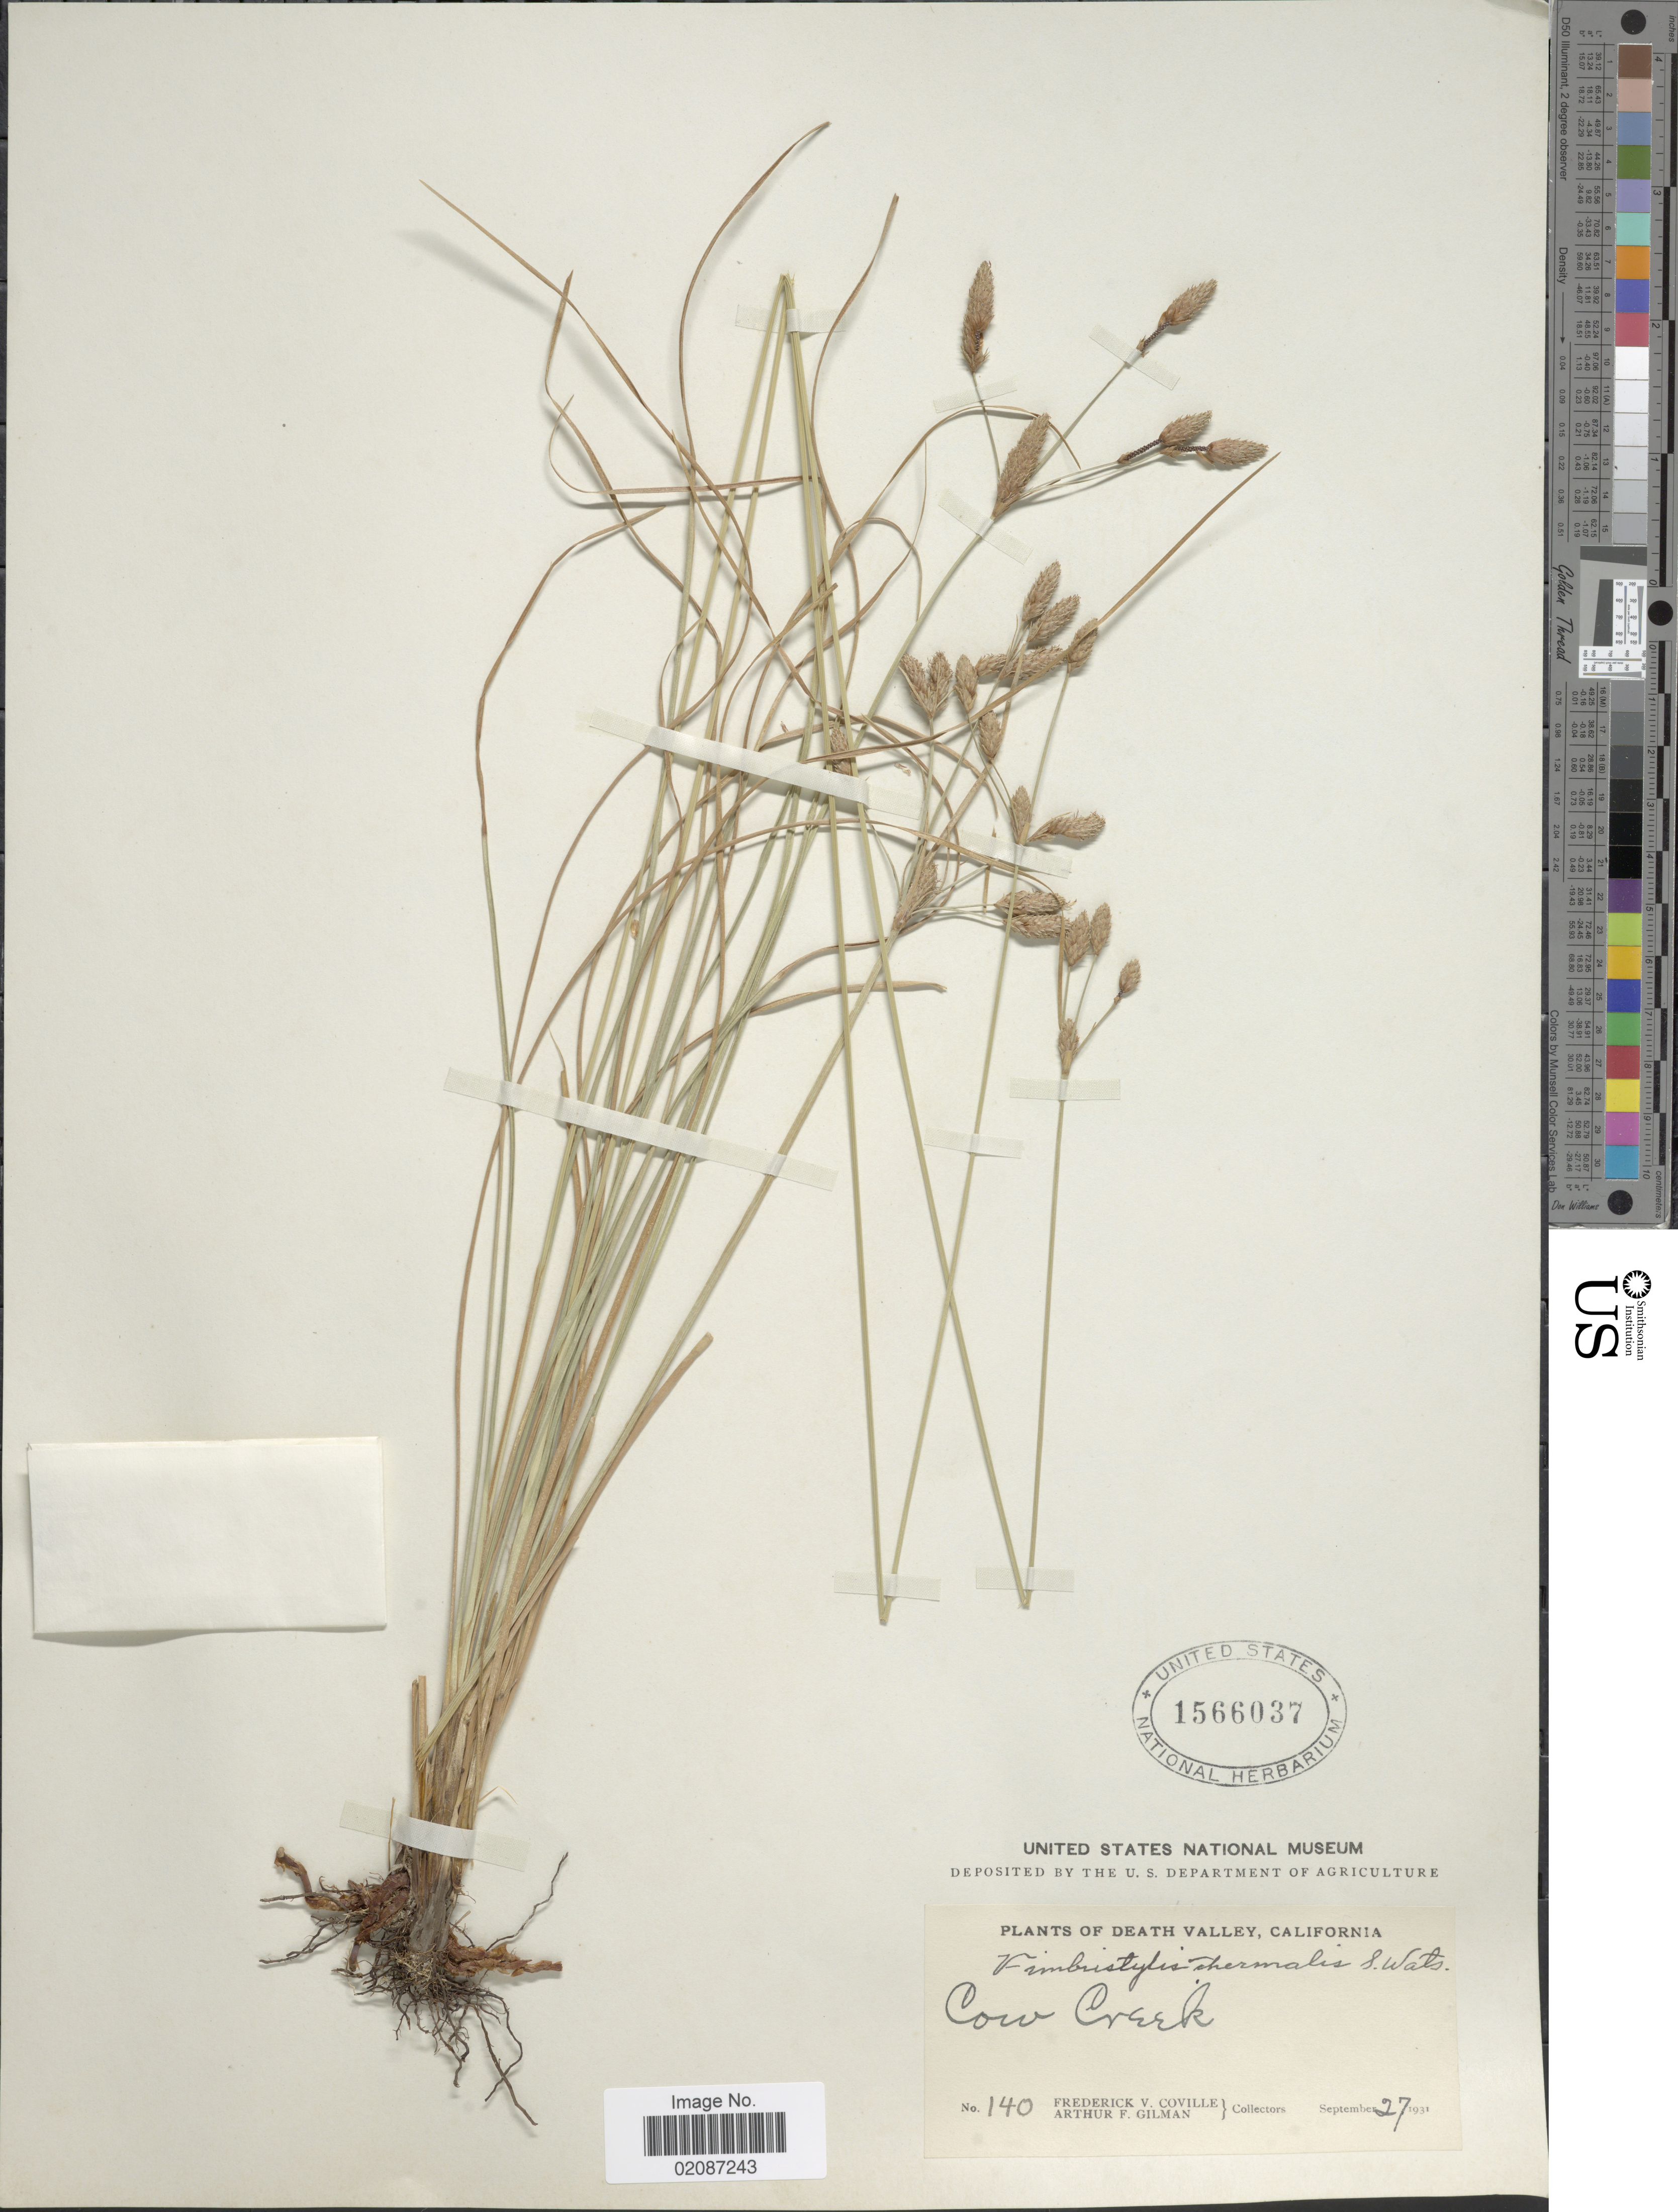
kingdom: Plantae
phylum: Tracheophyta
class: Liliopsida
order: Poales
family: Cyperaceae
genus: Fimbristylis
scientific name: Fimbristylis spadicea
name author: (L.) Vahl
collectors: F. V. Coville & A. Gilman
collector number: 140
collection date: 1931-09-27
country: United States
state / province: California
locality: Death Valley, Cow Creek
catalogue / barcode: US 1566037